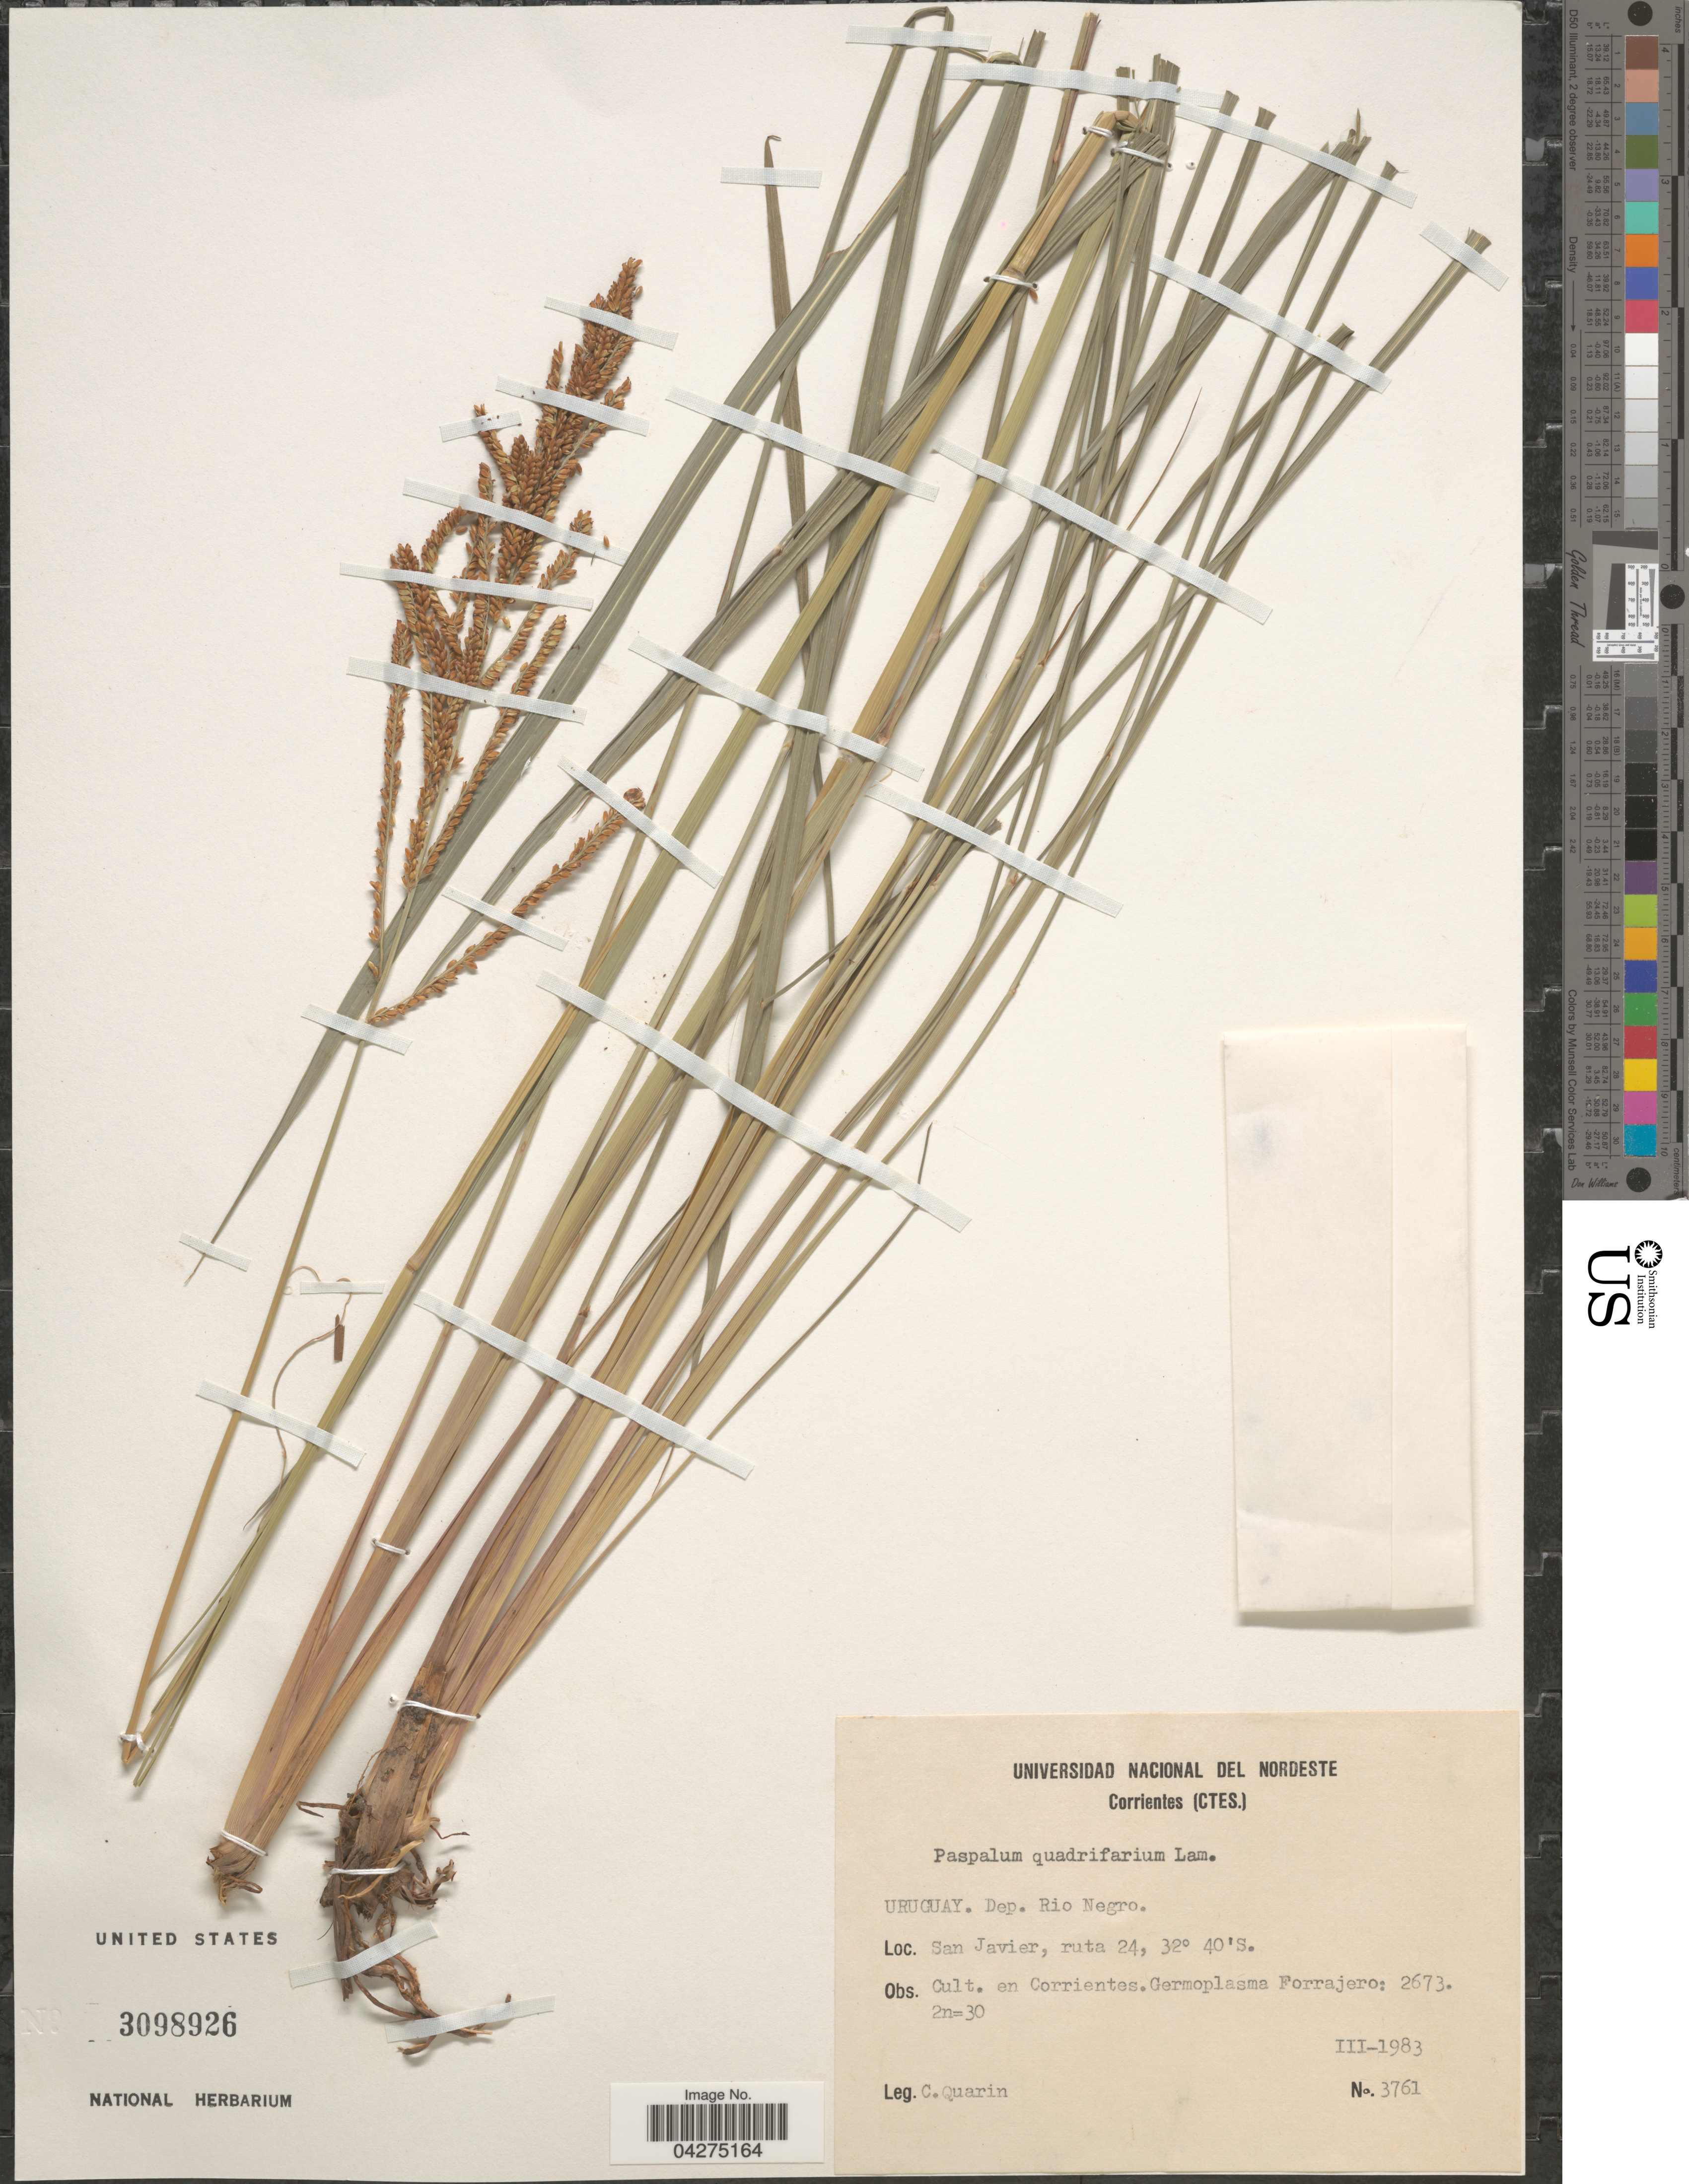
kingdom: Plantae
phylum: Tracheophyta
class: Liliopsida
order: Poales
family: Poaceae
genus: Paspalum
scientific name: Paspalum quadrifarium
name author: Lam.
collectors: C. Quarin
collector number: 3761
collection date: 1983-03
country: Argentina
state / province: Corrientes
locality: En Corrientes.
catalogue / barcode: US 3098926